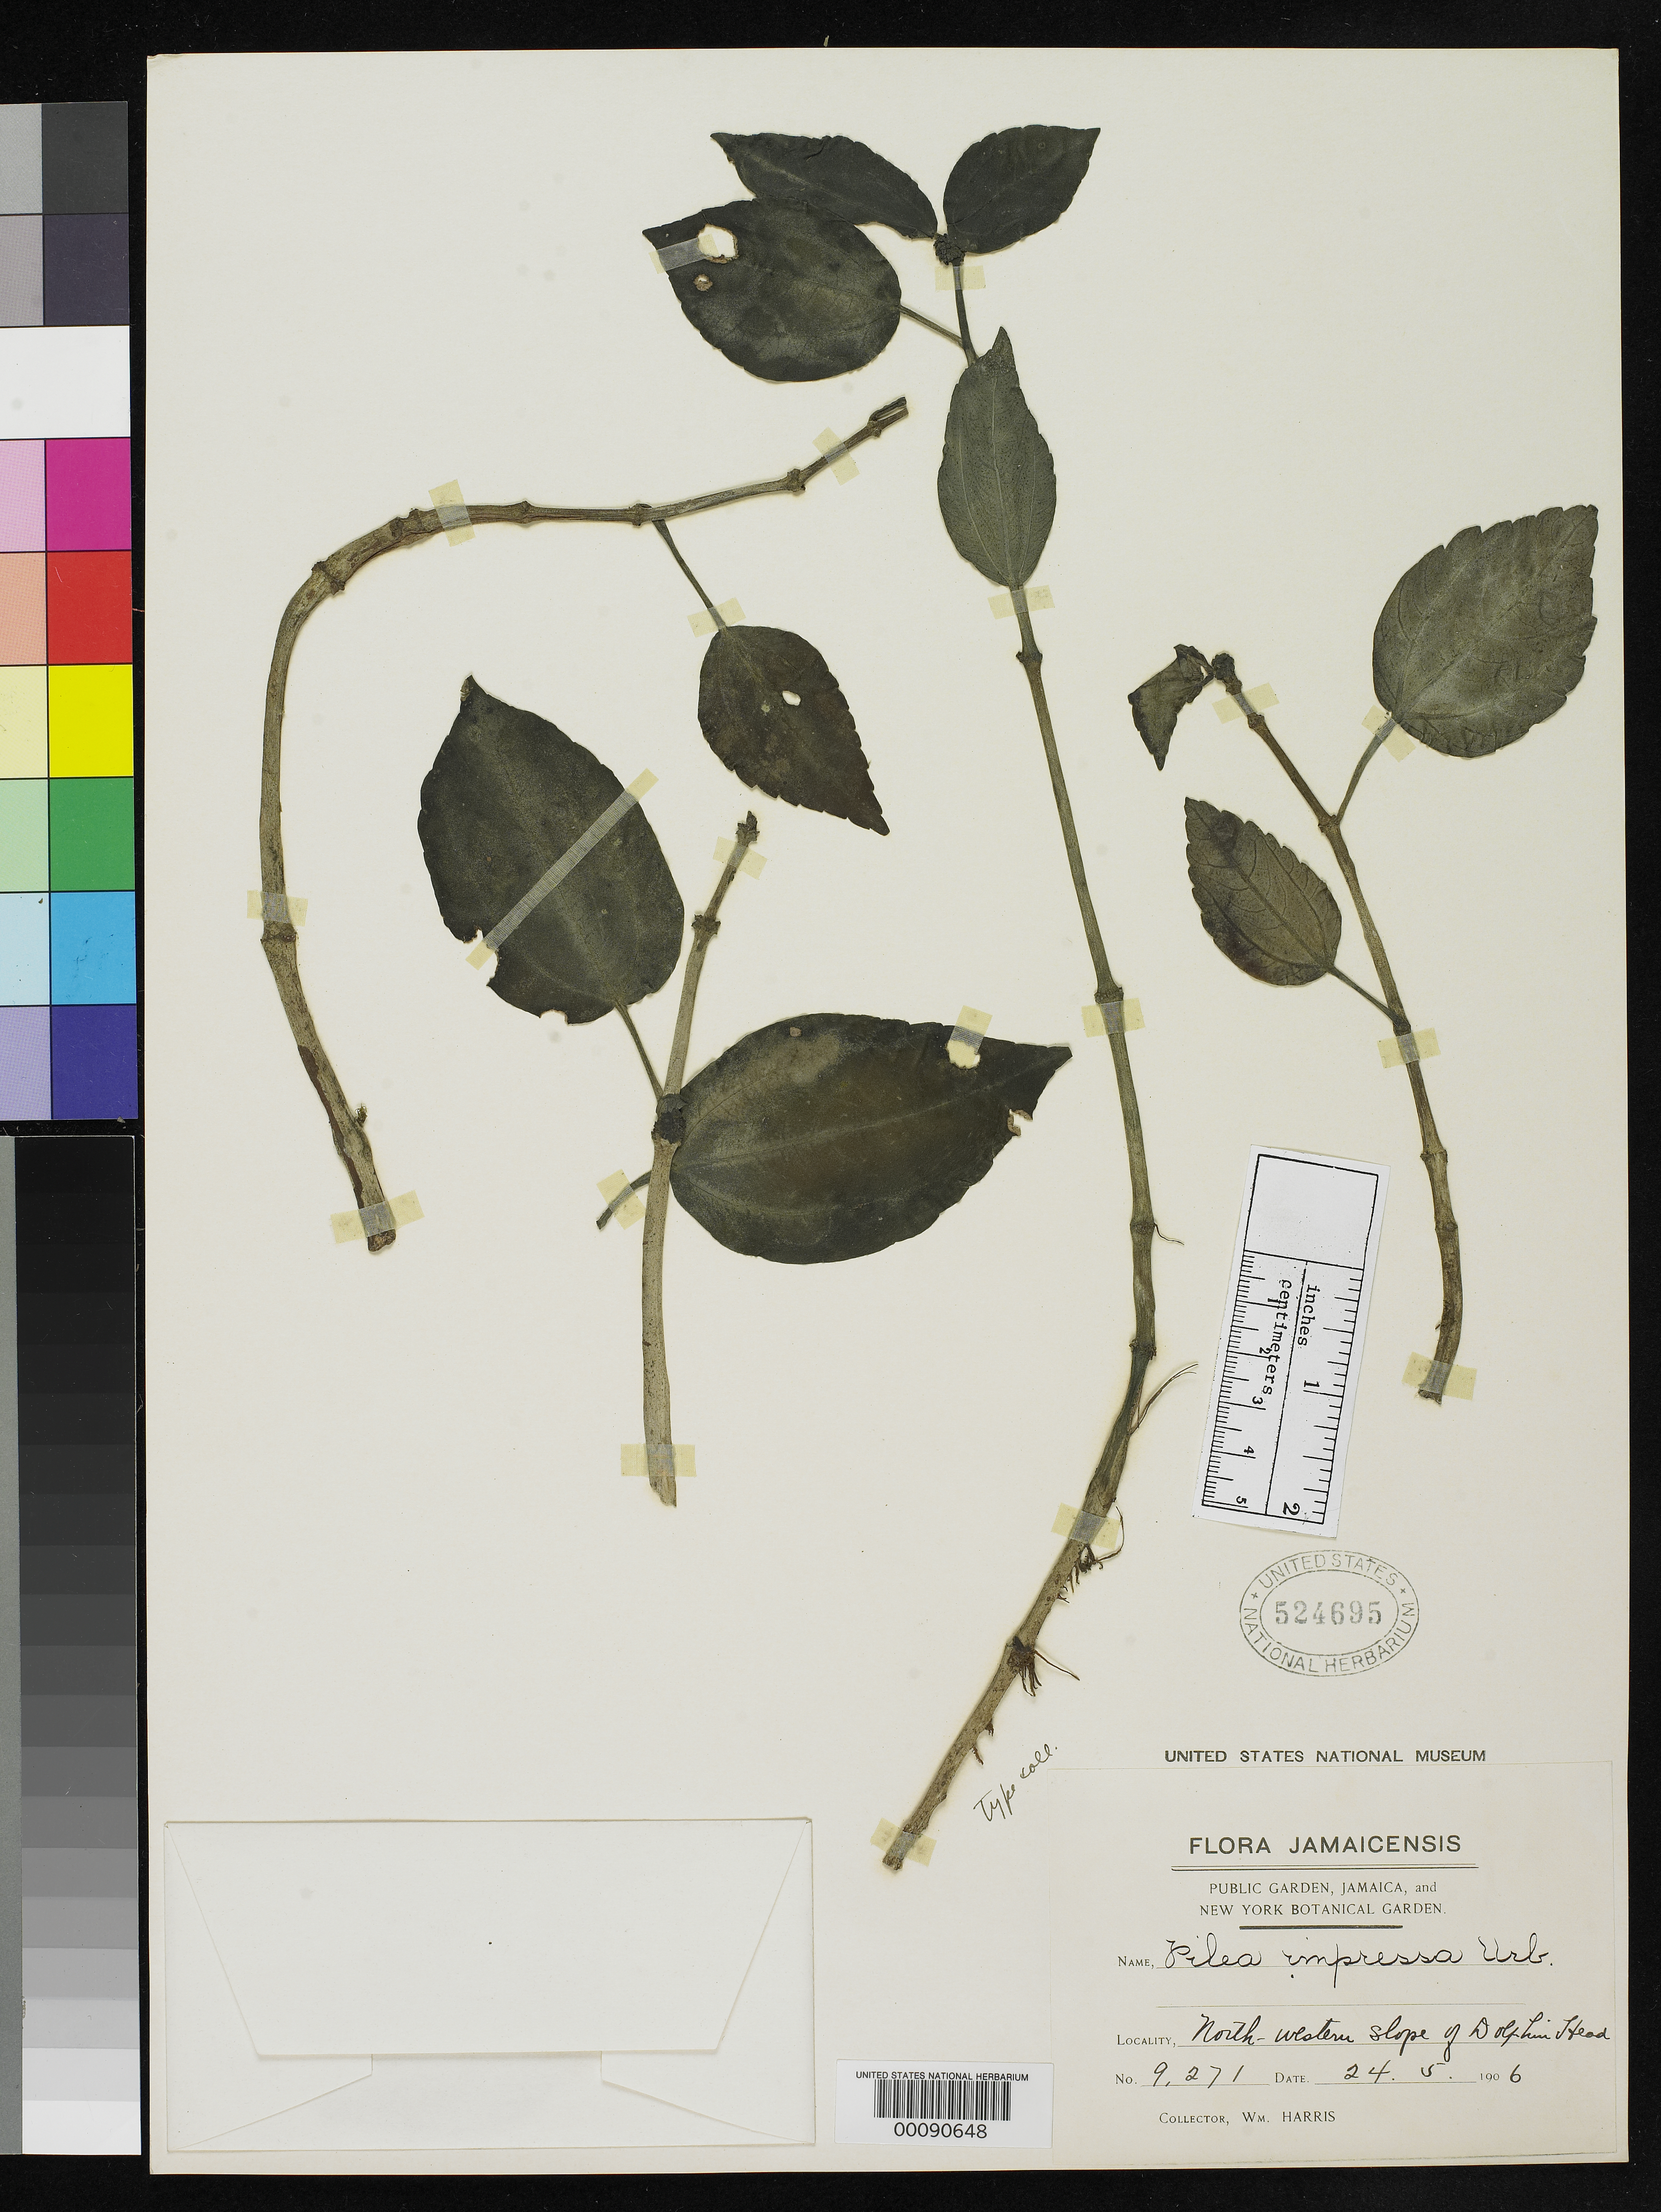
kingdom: Plantae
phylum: Tracheophyta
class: Magnoliopsida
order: Rosales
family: Urticaceae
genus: Pilea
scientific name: Pilea impressa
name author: Urb.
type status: Isotype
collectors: W. H. Harris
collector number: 9271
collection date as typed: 24 May 1906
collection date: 1906-05-24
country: Jamaica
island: Greater Antilles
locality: Dolphin Head.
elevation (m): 460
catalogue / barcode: US 524695